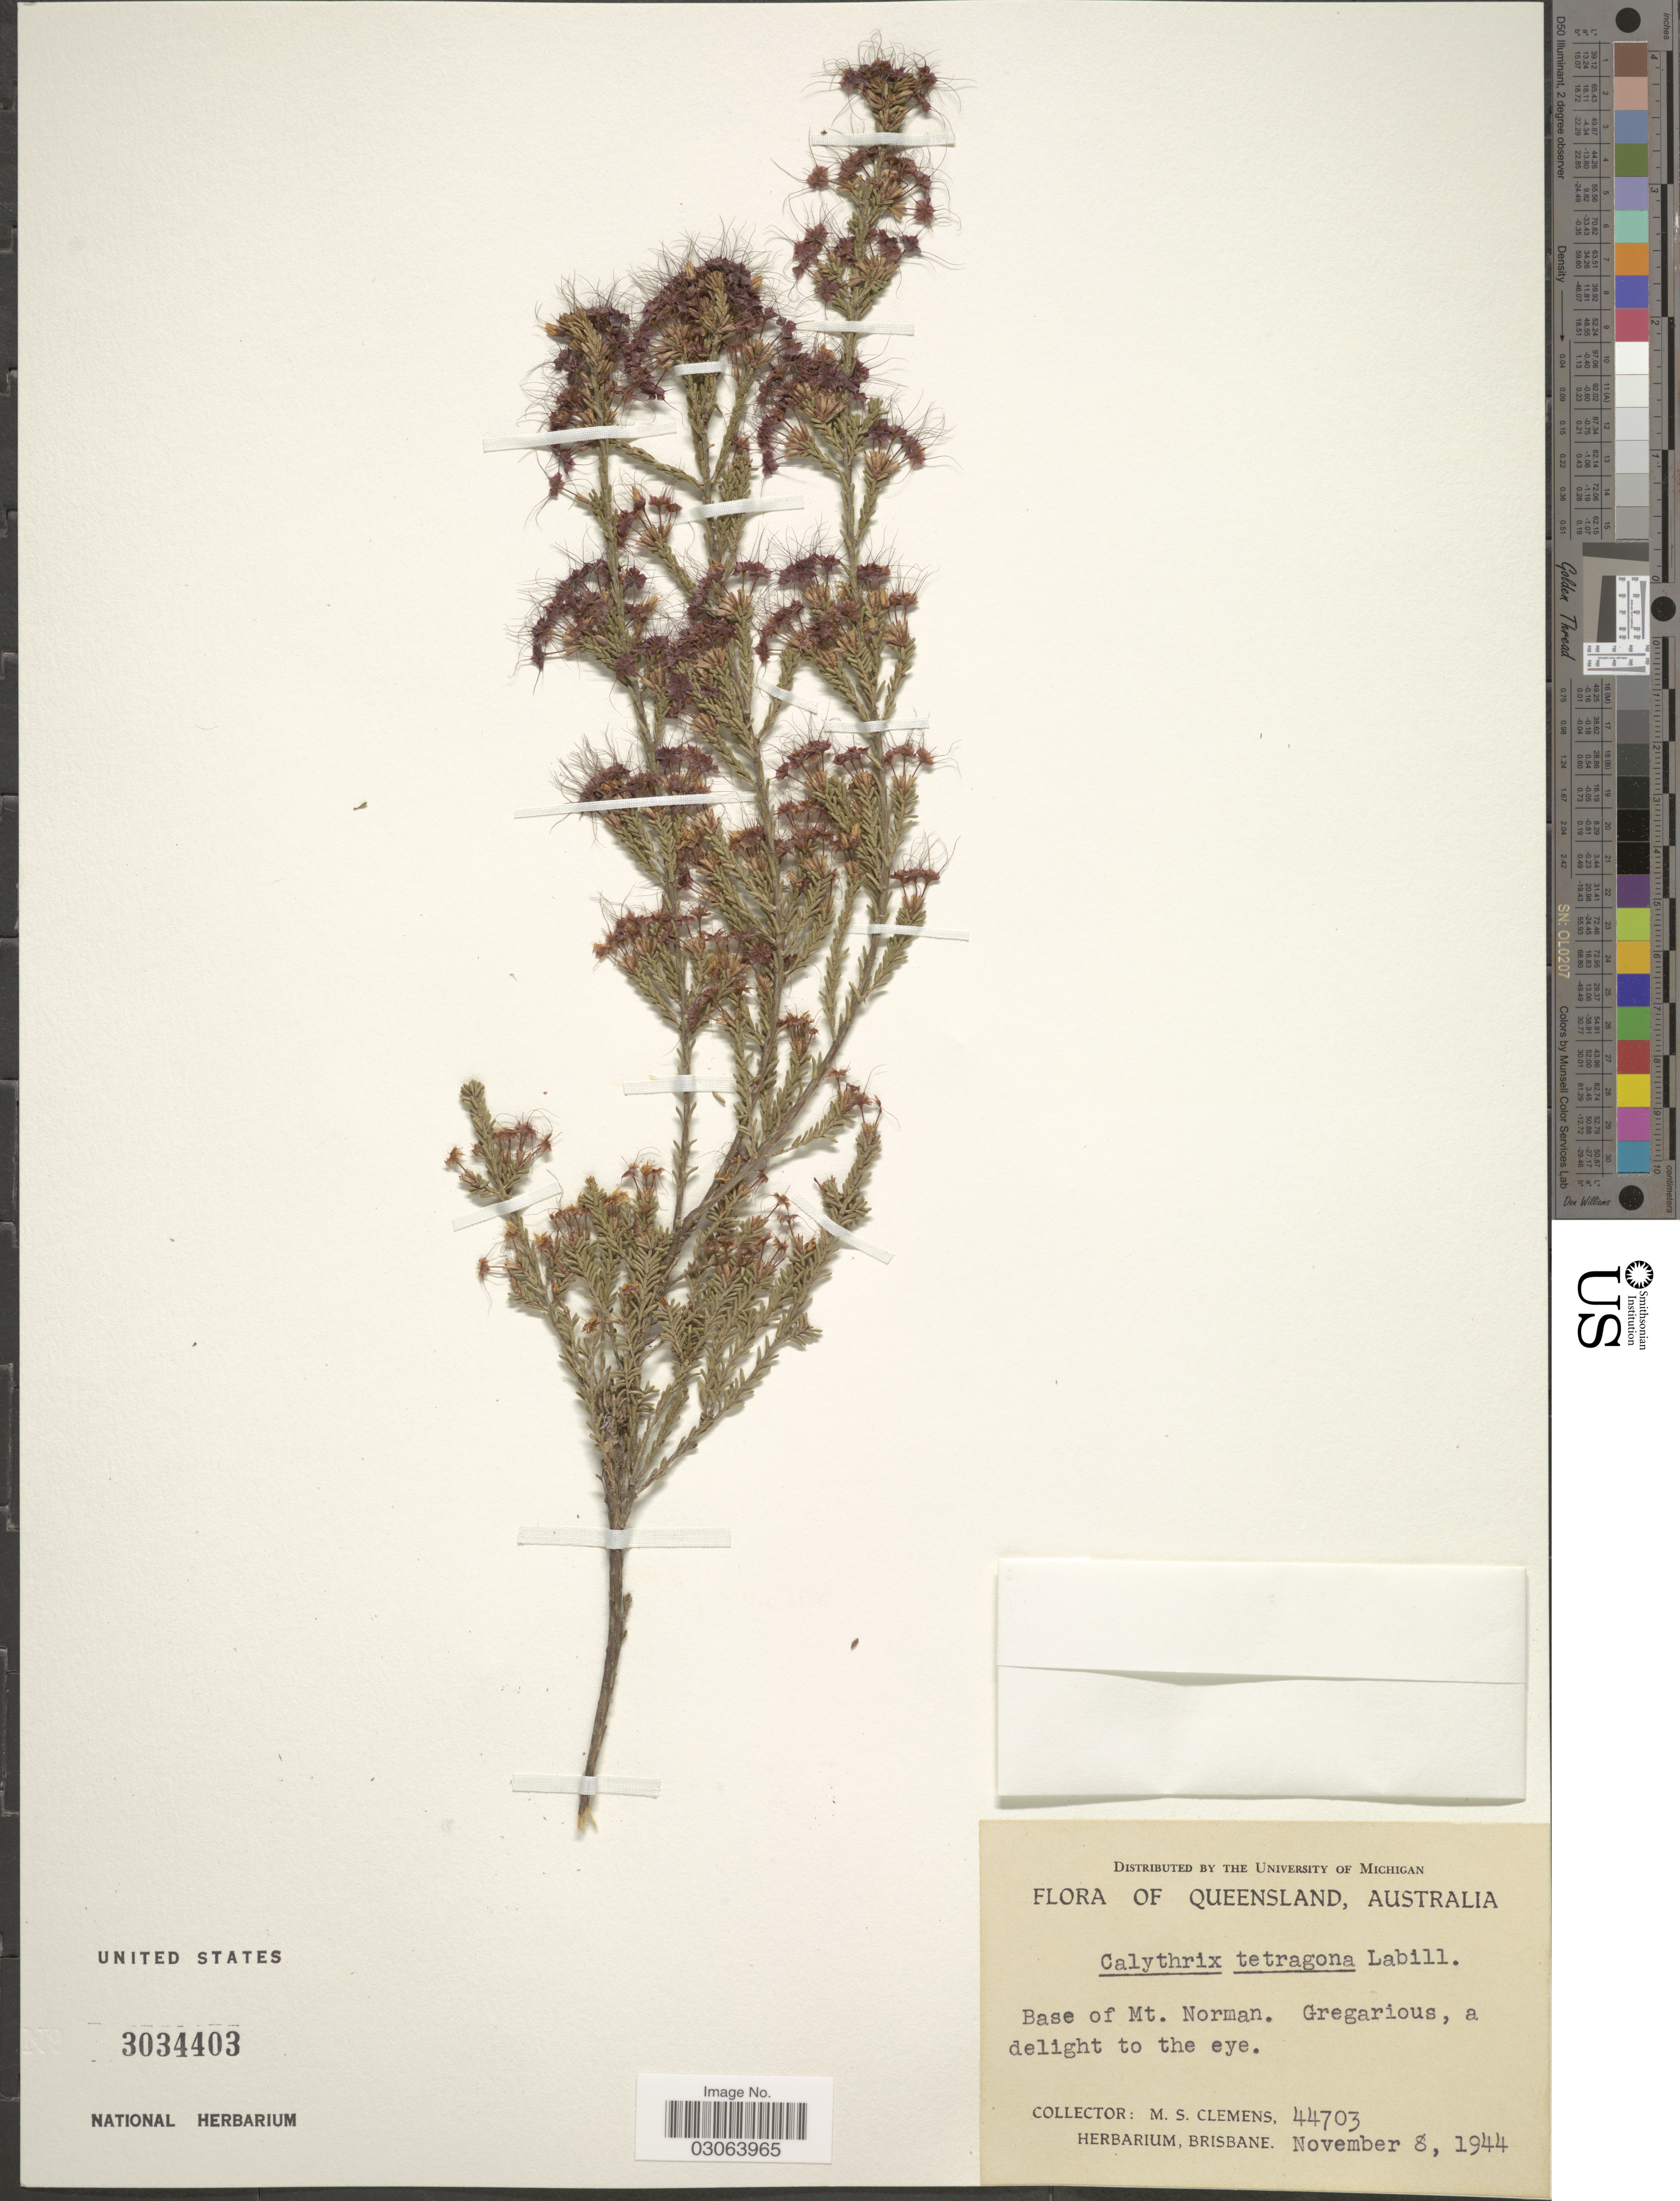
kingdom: Plantae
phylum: Tracheophyta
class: Magnoliopsida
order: Myrtales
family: Myrtaceae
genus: Calytrix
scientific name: Calytrix tetragona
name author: Labill.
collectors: M. S. Clemens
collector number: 44703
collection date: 1944-11-08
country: Australia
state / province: Queensland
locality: Base of Mt. Norman.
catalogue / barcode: US 3034403